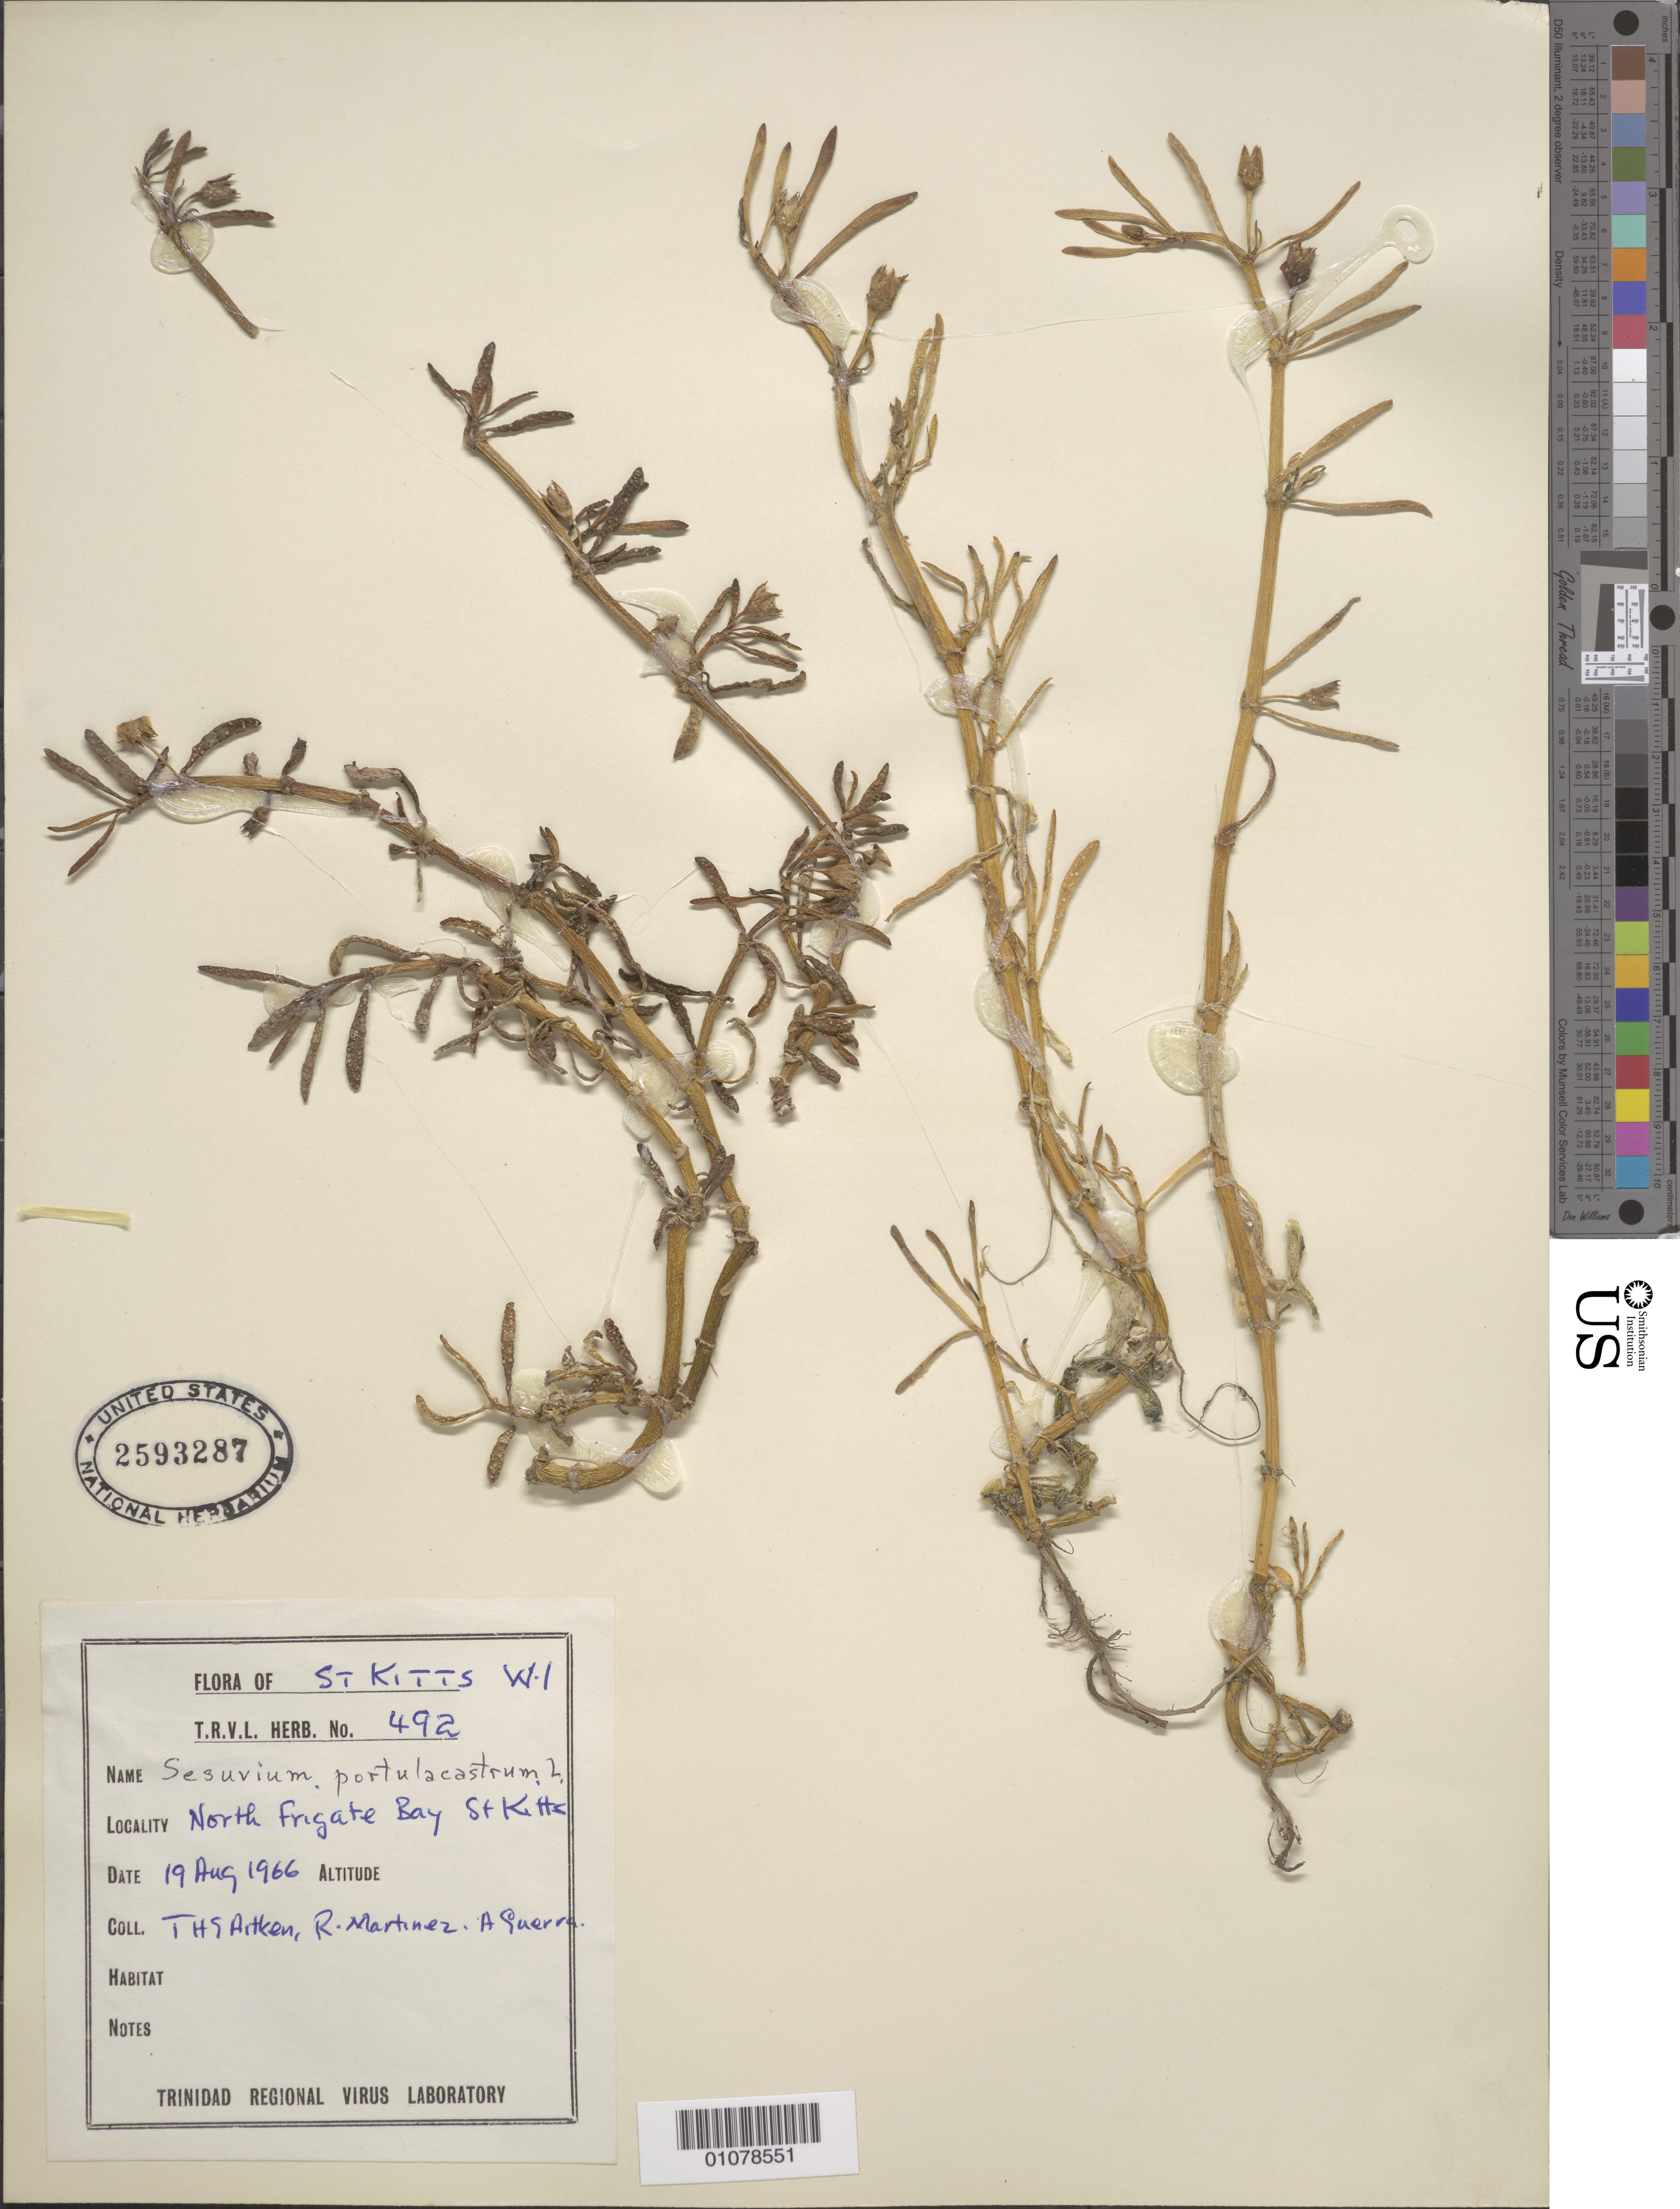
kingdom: Plantae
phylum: Tracheophyta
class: Magnoliopsida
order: Caryophyllales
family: Aizoaceae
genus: Sesuvium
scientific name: Sesuvium portulacastrum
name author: (L.) L.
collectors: T. Aitken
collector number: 492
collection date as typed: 19 Aug 1966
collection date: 1966-08-19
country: St. Christopher-Nevis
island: St. Christopher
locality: North Frigate Bay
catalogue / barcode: US 2593287